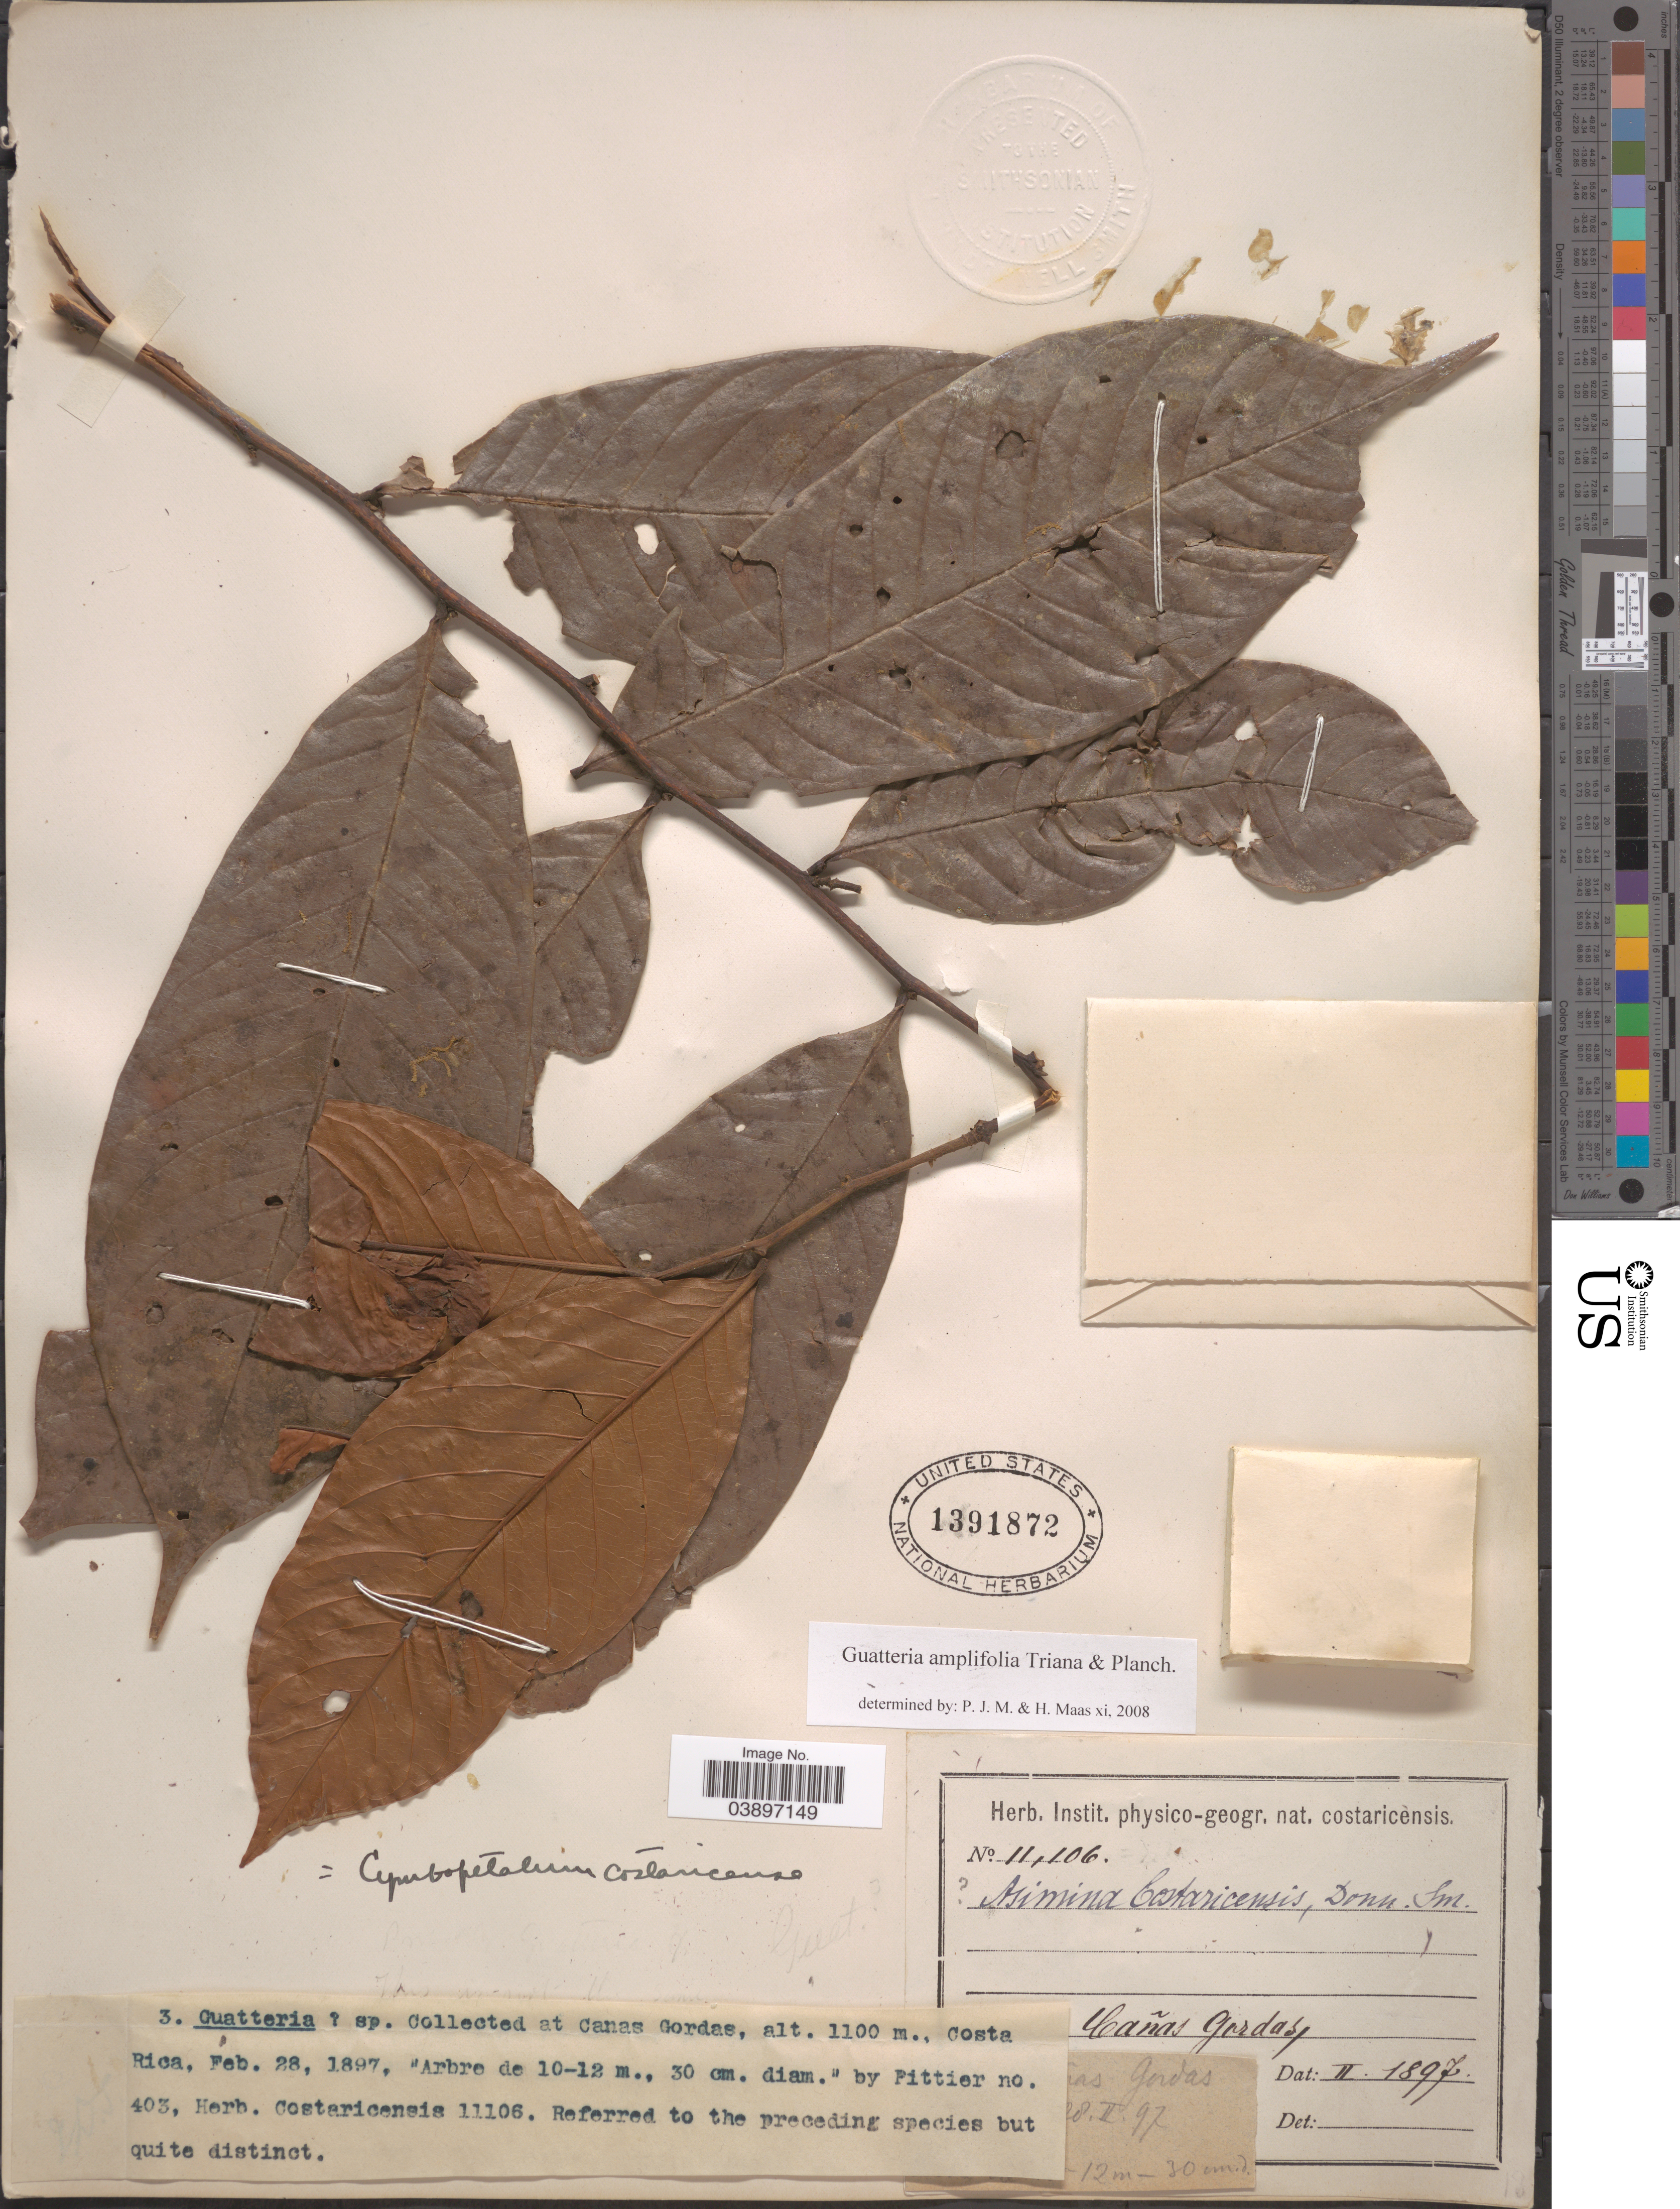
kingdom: Plantae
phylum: Tracheophyta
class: Magnoliopsida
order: Magnoliales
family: Annonaceae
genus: Guatteria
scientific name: Guatteria amplifolia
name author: Triana & Planch.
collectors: H. F. Pittier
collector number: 11106 / 403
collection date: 1897-02-28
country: Costa Rica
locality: Canas Gordas.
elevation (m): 1100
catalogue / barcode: US 1391872